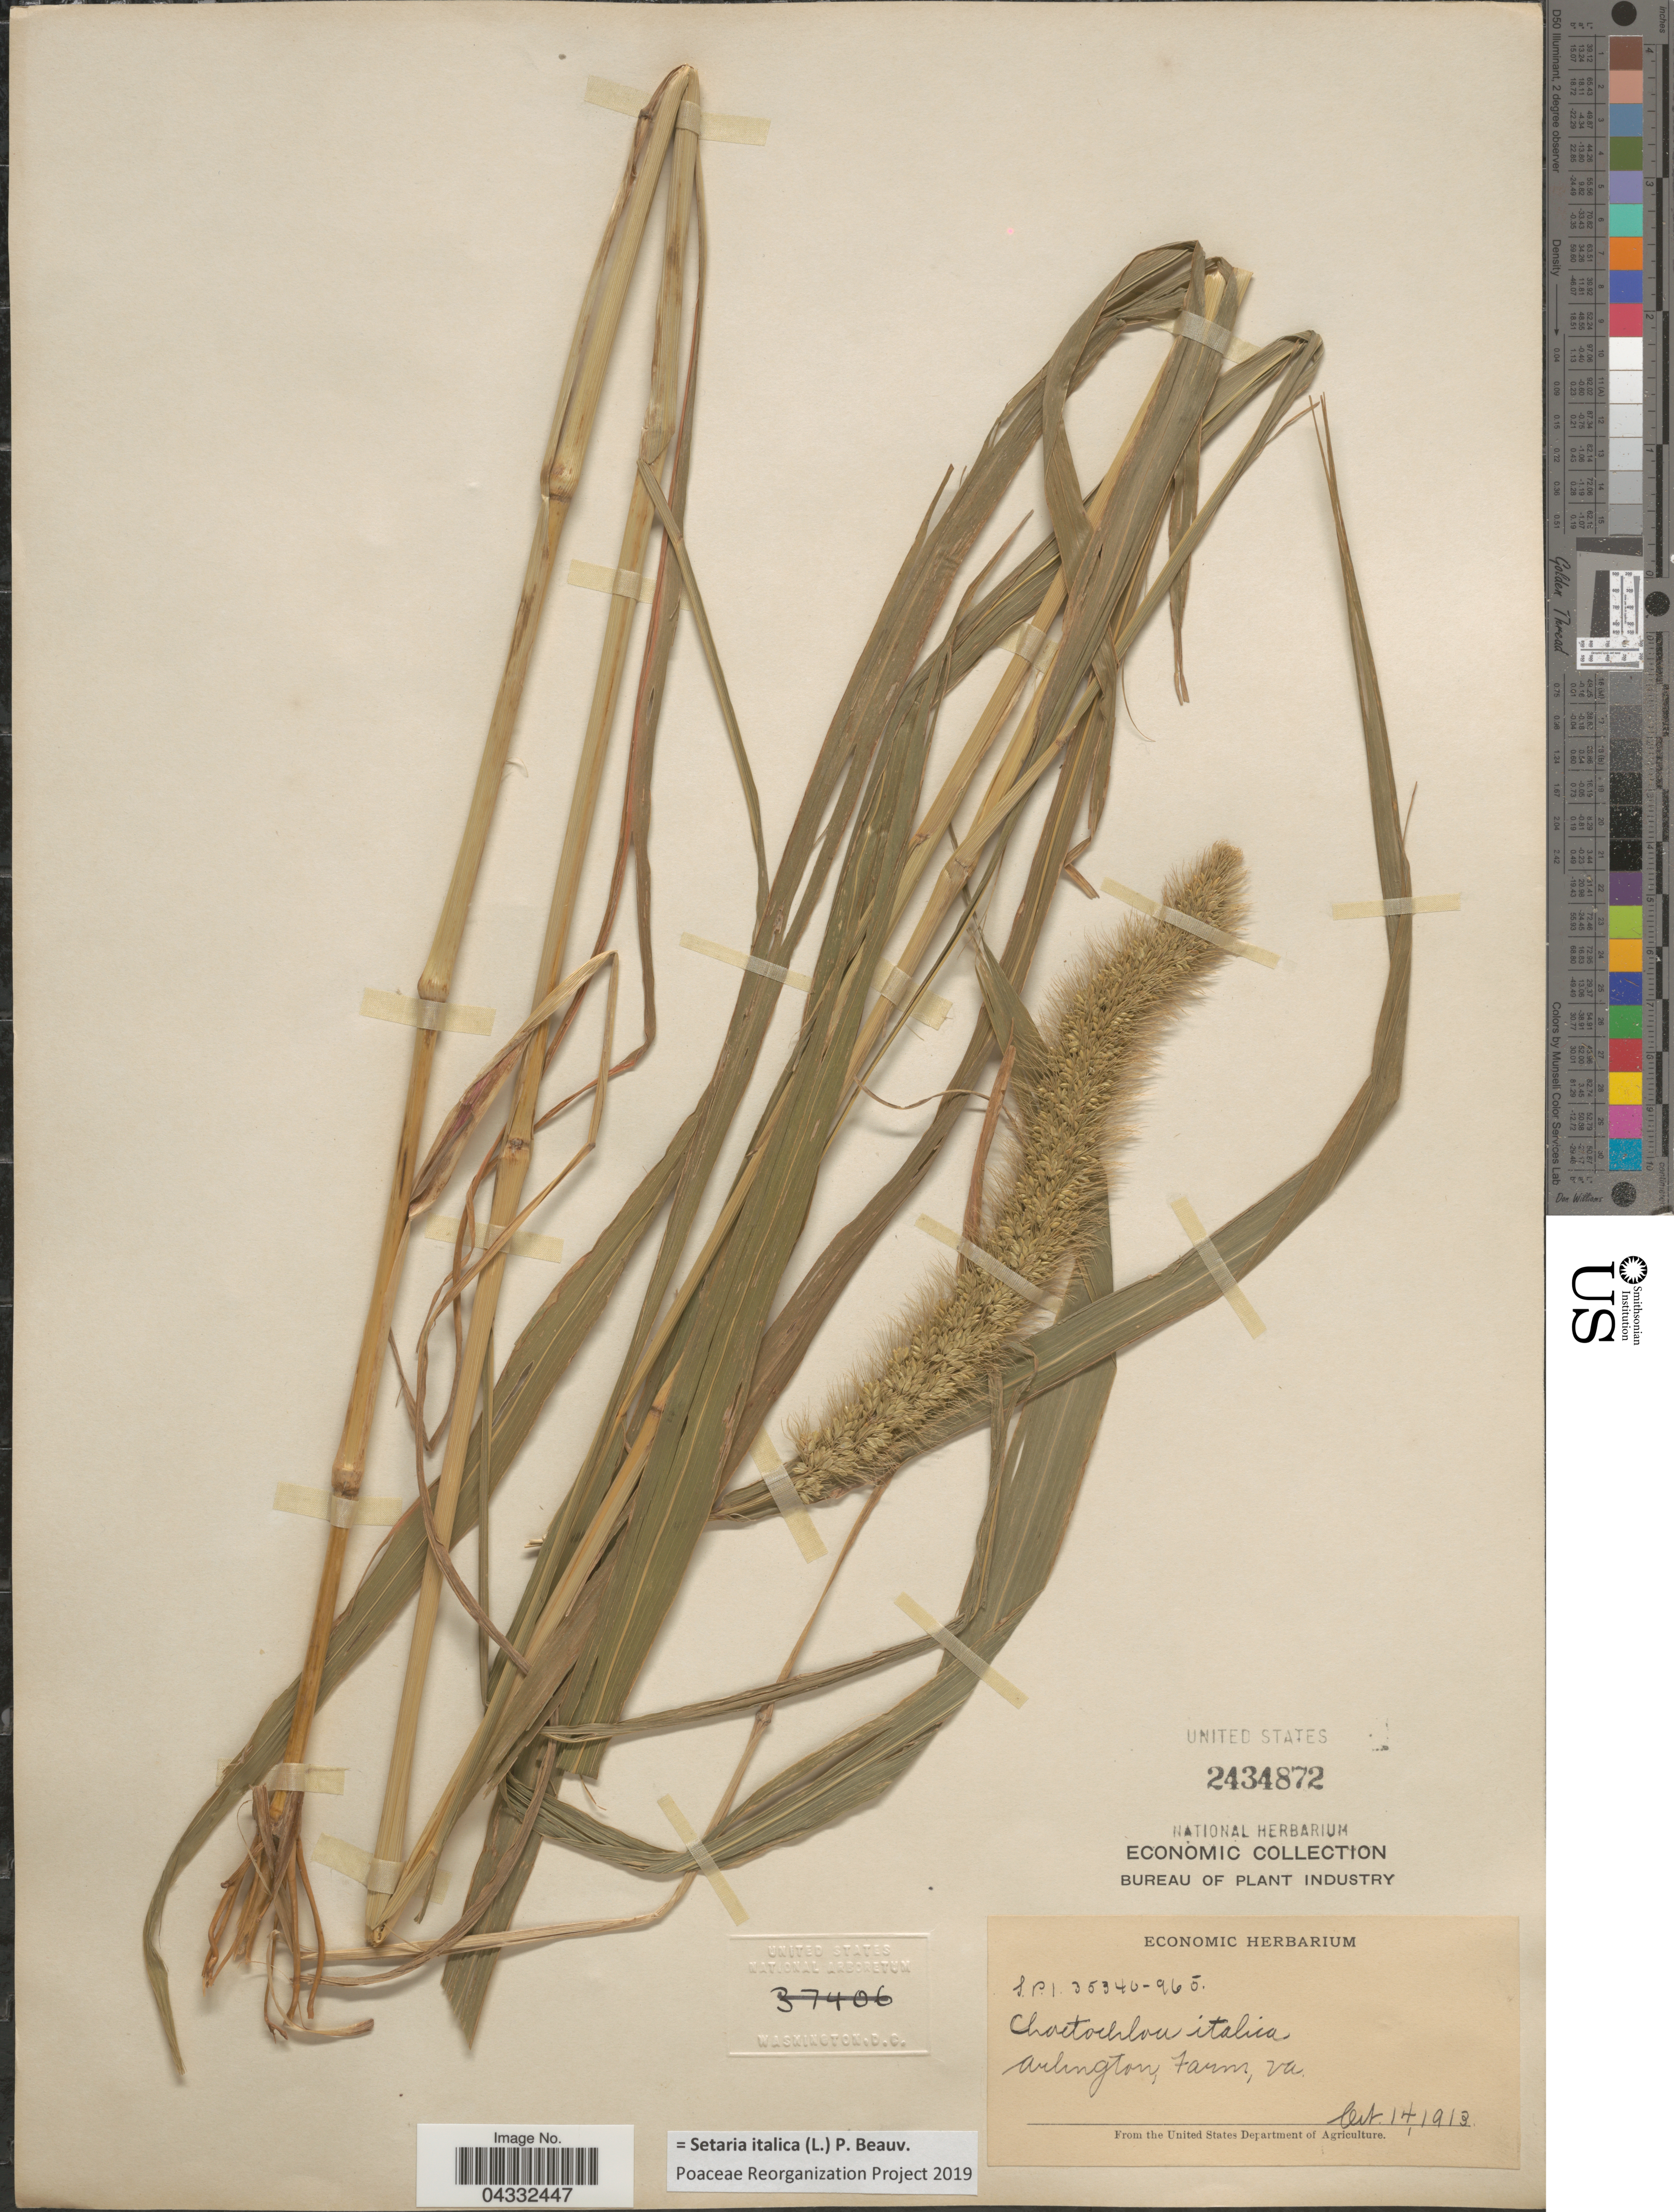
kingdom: Plantae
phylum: Tracheophyta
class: Liliopsida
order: Poales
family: Poaceae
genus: Setaria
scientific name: Setaria italica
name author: (L.) P. Beauv.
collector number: S.P.I.35340-965?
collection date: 1913-10-14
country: United States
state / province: Virginia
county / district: Arlington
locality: Arlington, Farm.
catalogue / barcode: US 2434872